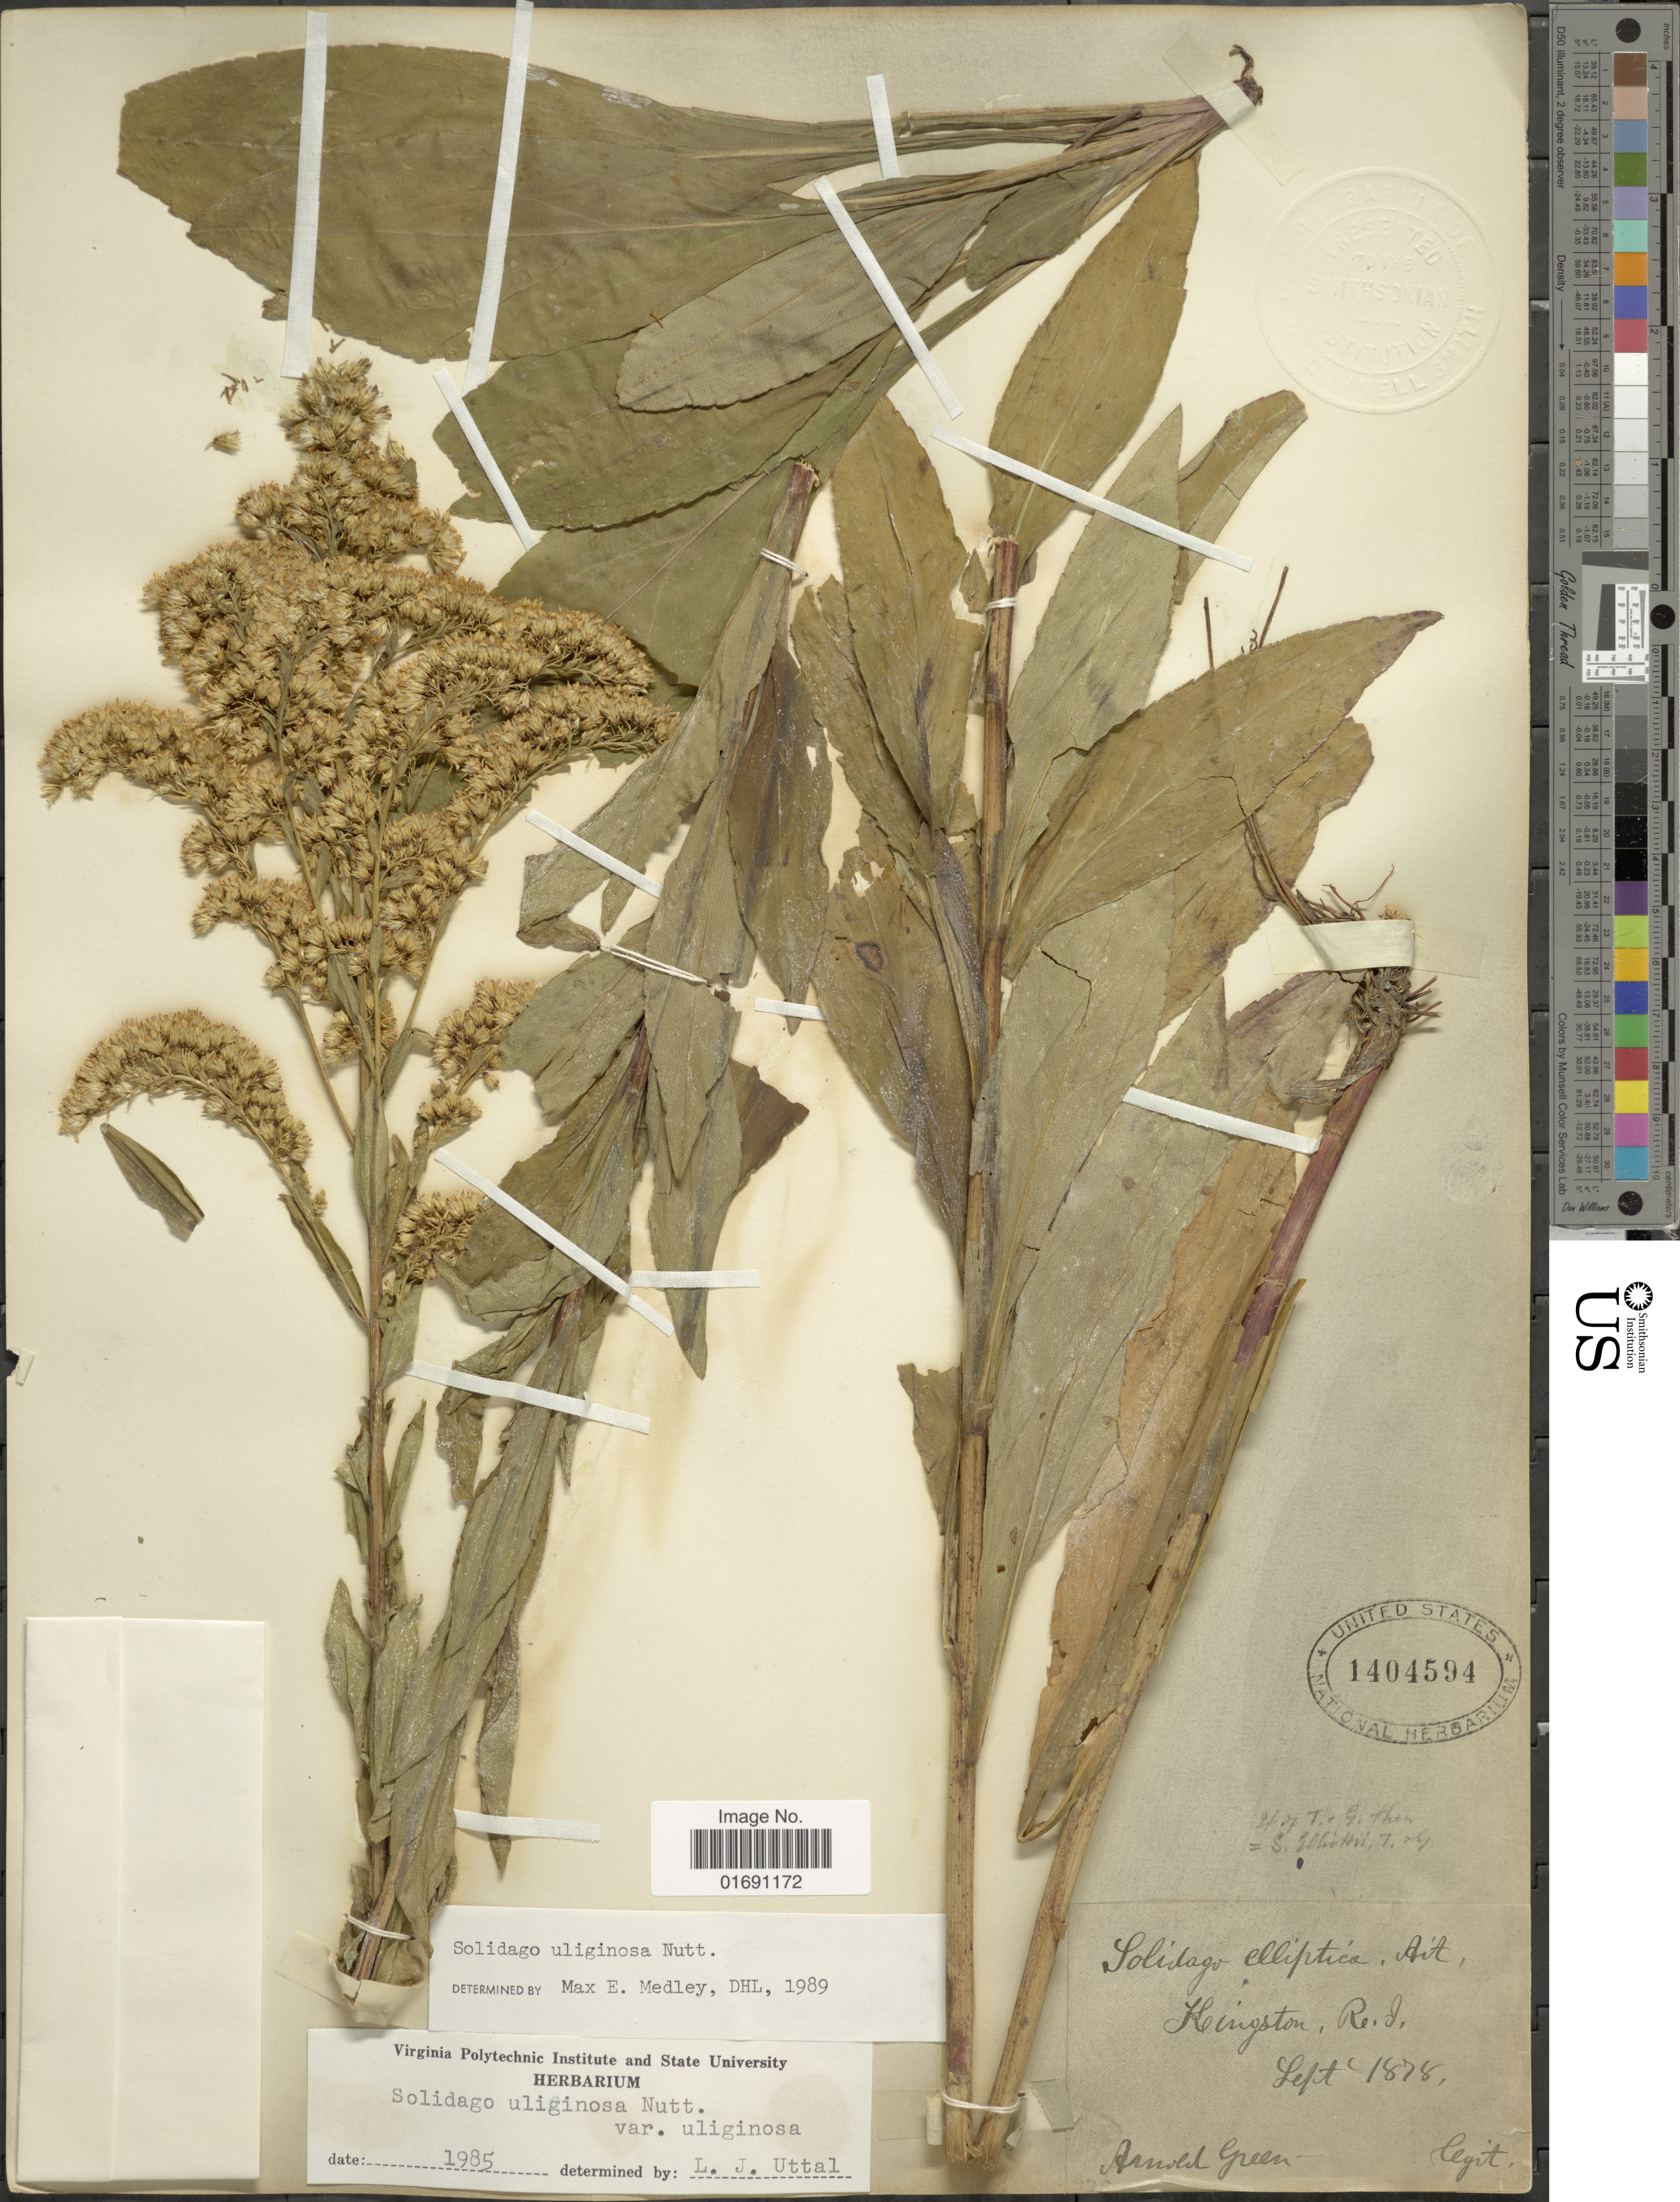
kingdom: Plantae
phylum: Tracheophyta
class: Magnoliopsida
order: Asterales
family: Asteraceae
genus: Solidago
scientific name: Solidago uliginosa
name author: Nutt.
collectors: A. Green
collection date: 1878-09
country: United States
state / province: Rhode Island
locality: Kingston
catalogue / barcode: US 1404594